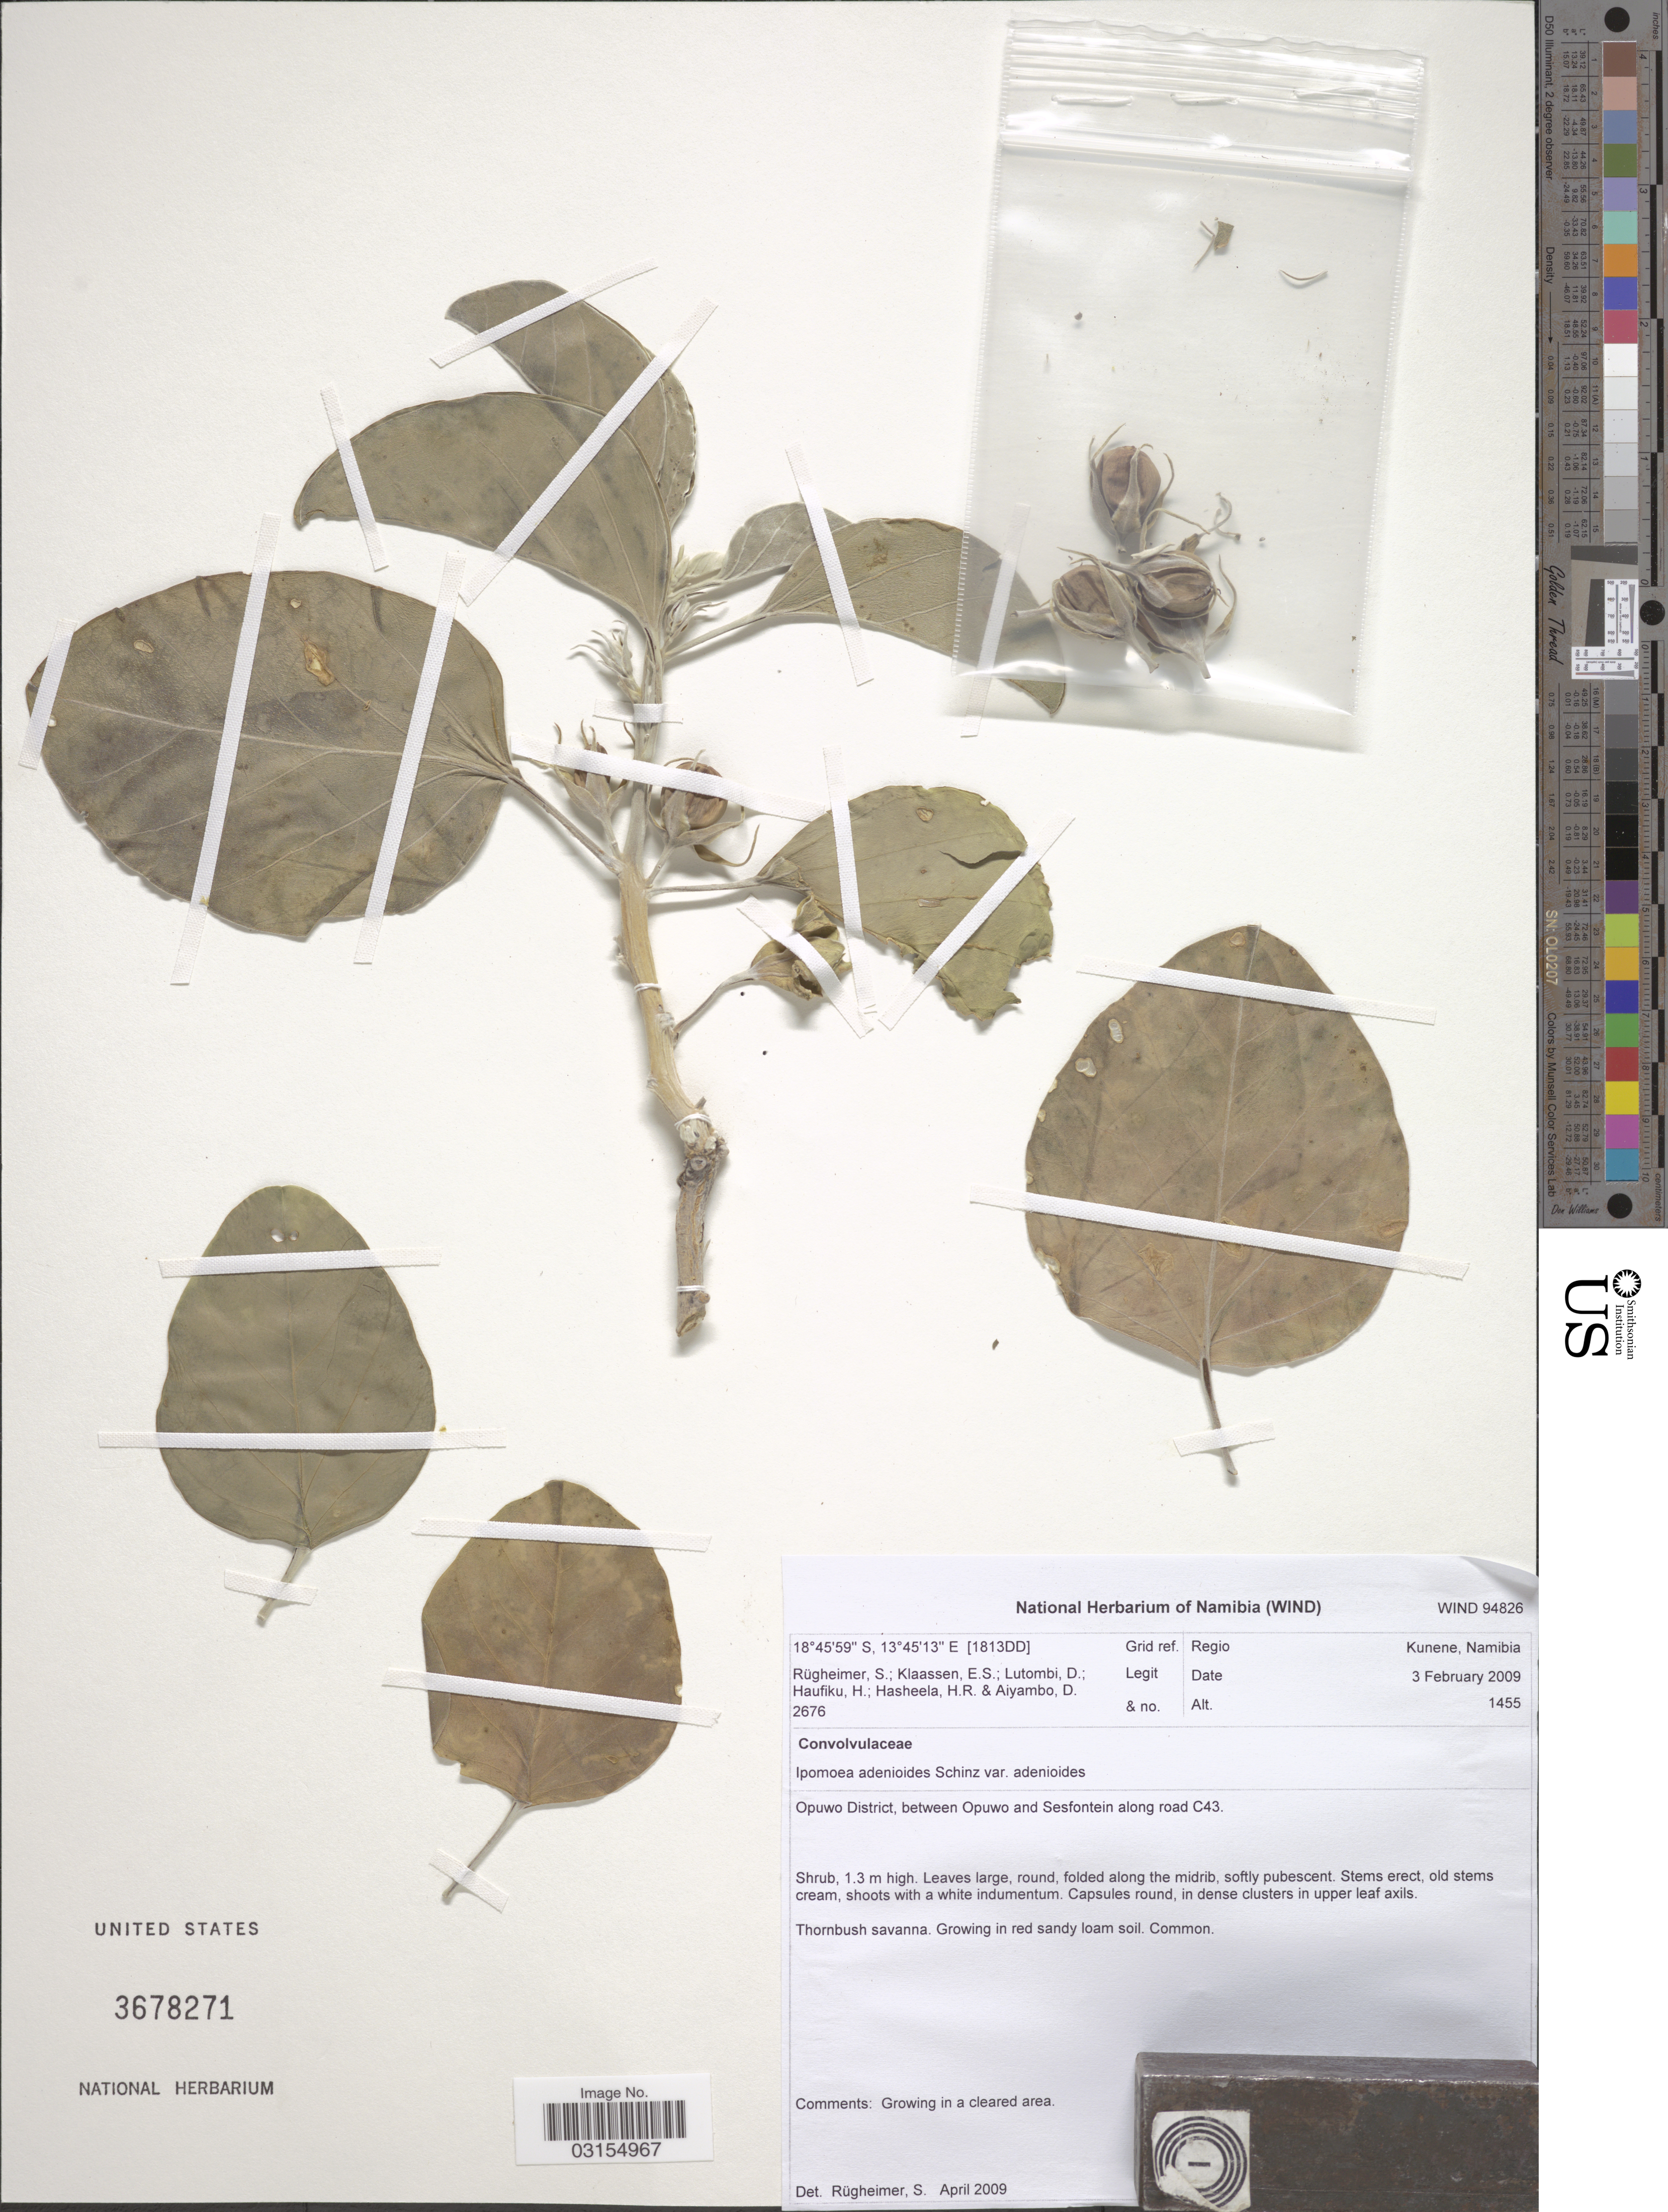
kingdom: Plantae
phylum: Tracheophyta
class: Magnoliopsida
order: Solanales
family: Convolvulaceae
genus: Ipomoea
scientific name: Ipomoea adenioides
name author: Schinz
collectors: S. Rugheimer, E. S. Klaassen, D. Lutombi, H. Haufiku & et al.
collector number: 2676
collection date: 2009-02-03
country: Namibia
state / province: Kunene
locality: [1813DD] Grid ref. Regio Kunene. Opuwo District, between Opuwo and Sesfontein along road C43.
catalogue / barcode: US 3678271